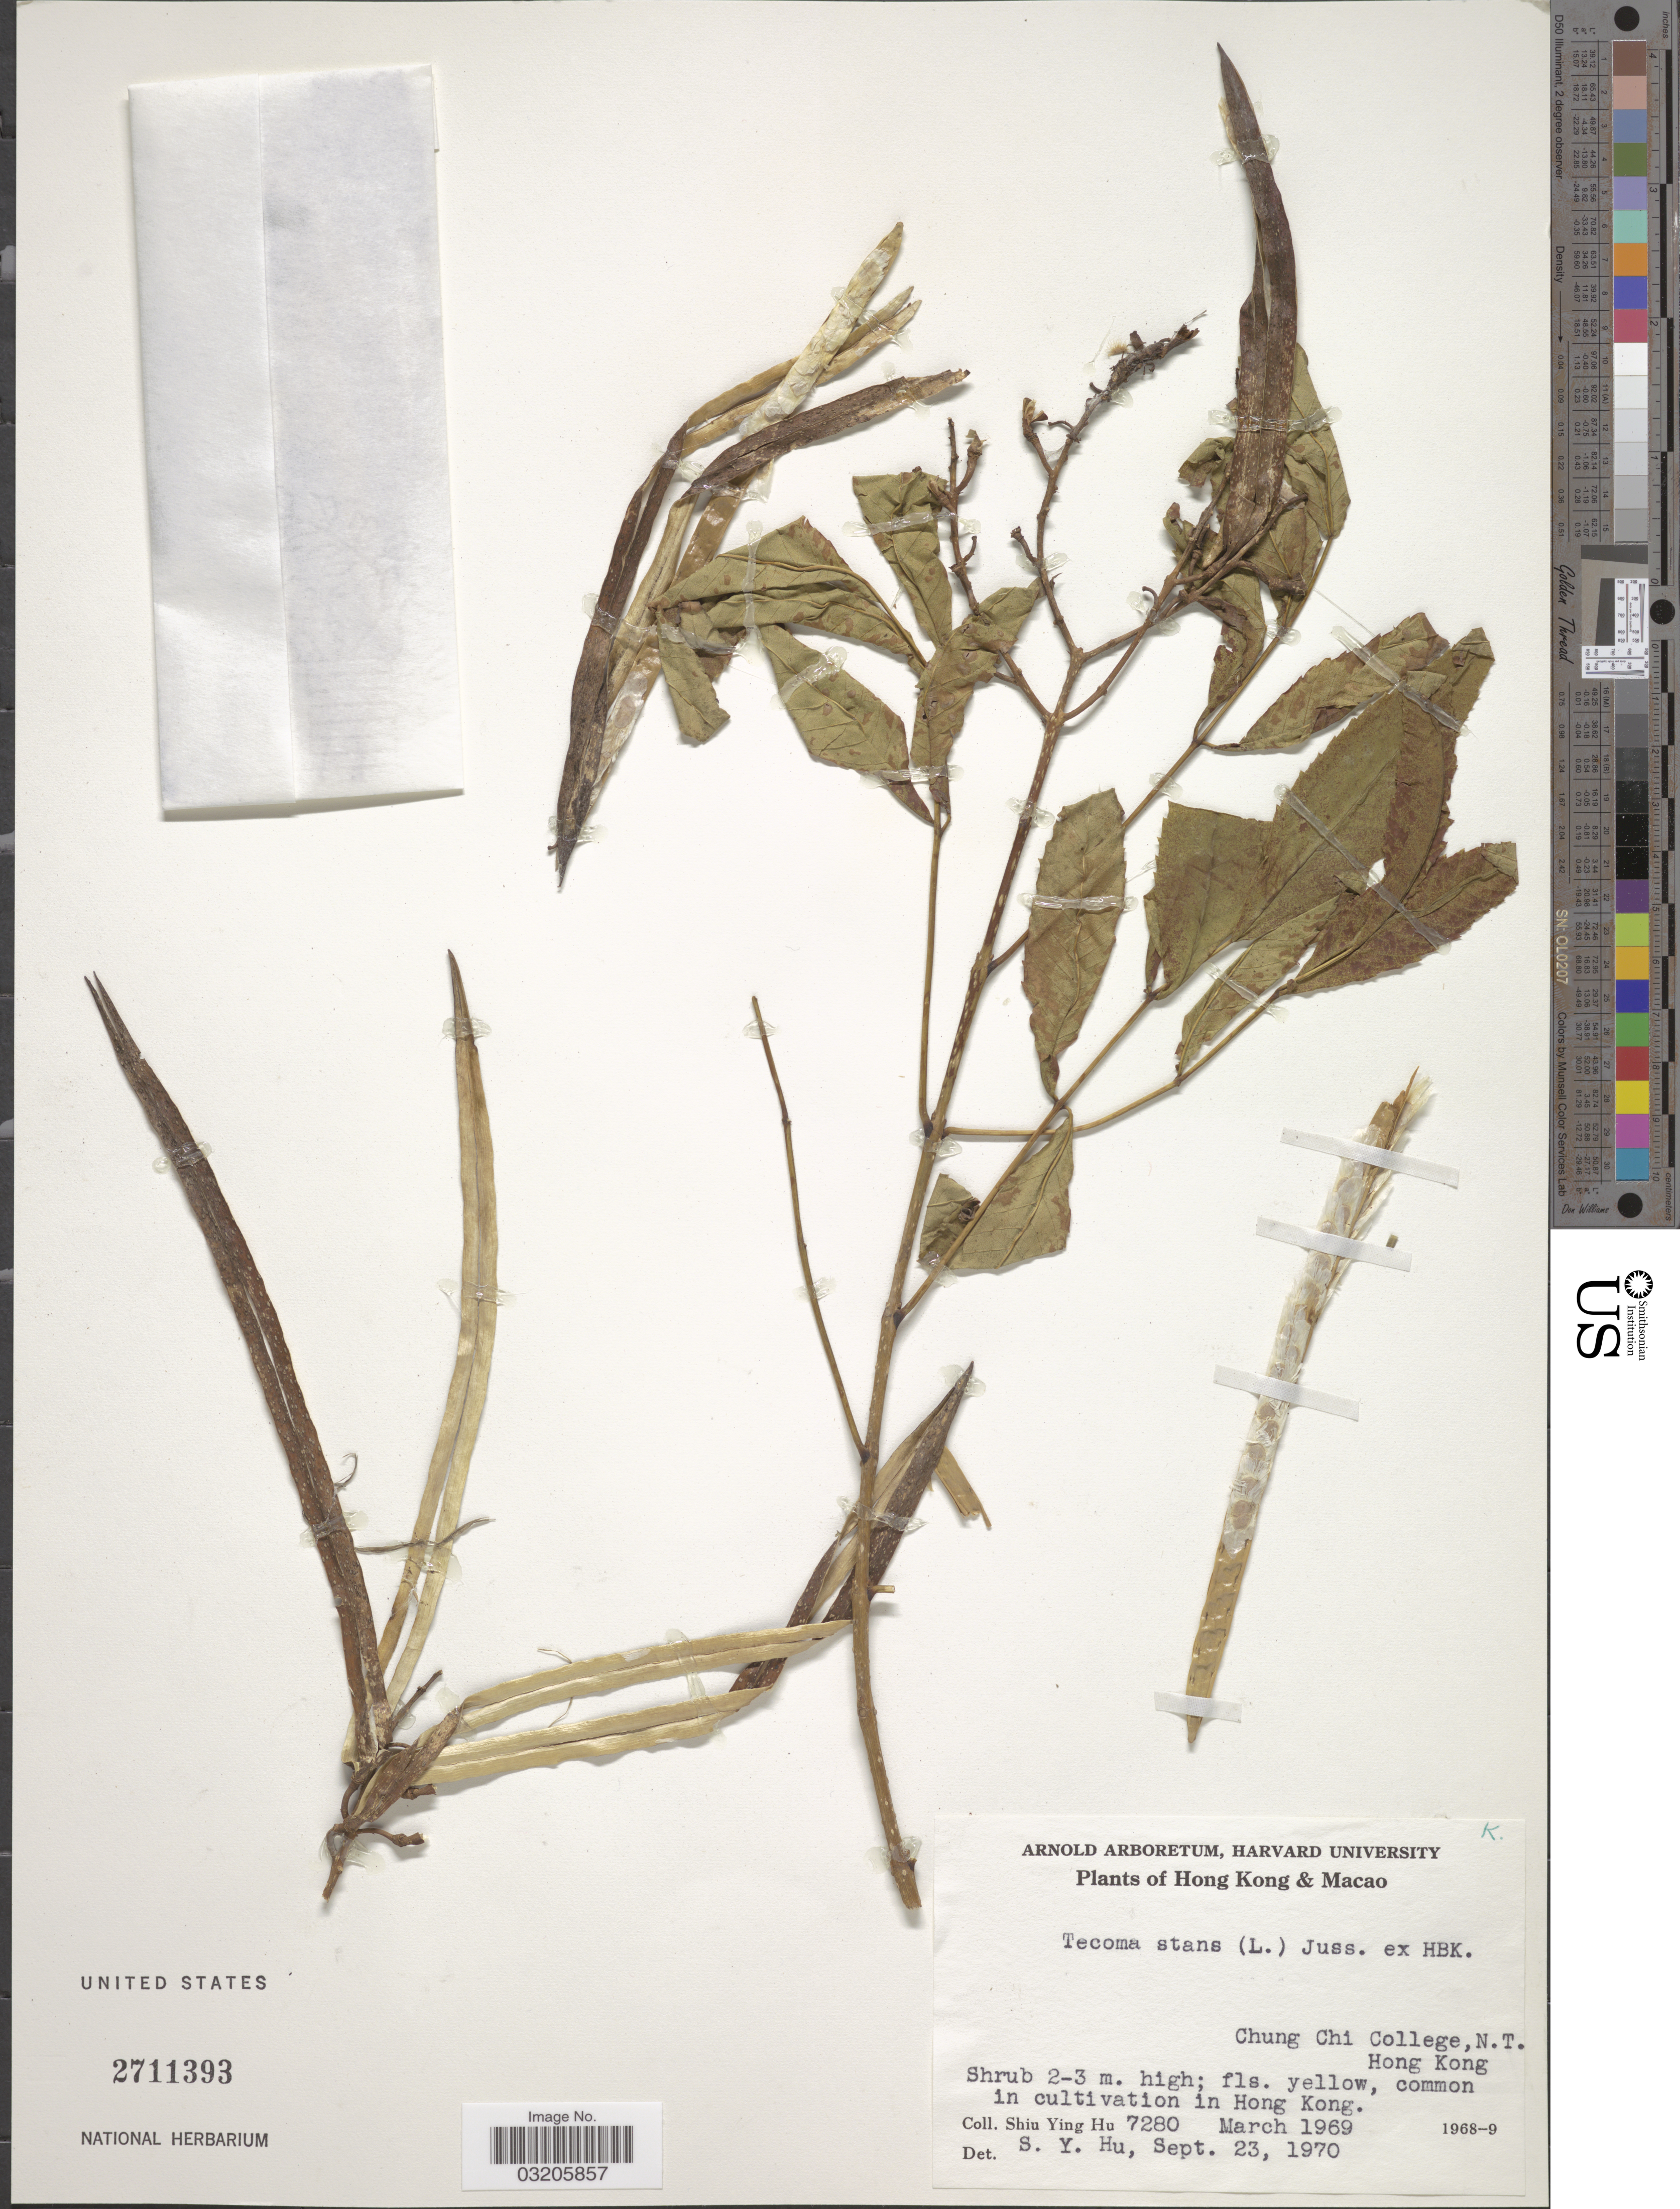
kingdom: Plantae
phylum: Tracheophyta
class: Magnoliopsida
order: Lamiales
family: Bignoniaceae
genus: Tecoma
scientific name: Tecoma stans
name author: (L.) Juss. ex Kunth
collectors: S. Y. Hu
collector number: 7280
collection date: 1969-03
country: China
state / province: Hong Kong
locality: Chung Chi College, N.T.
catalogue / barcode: US 2711393